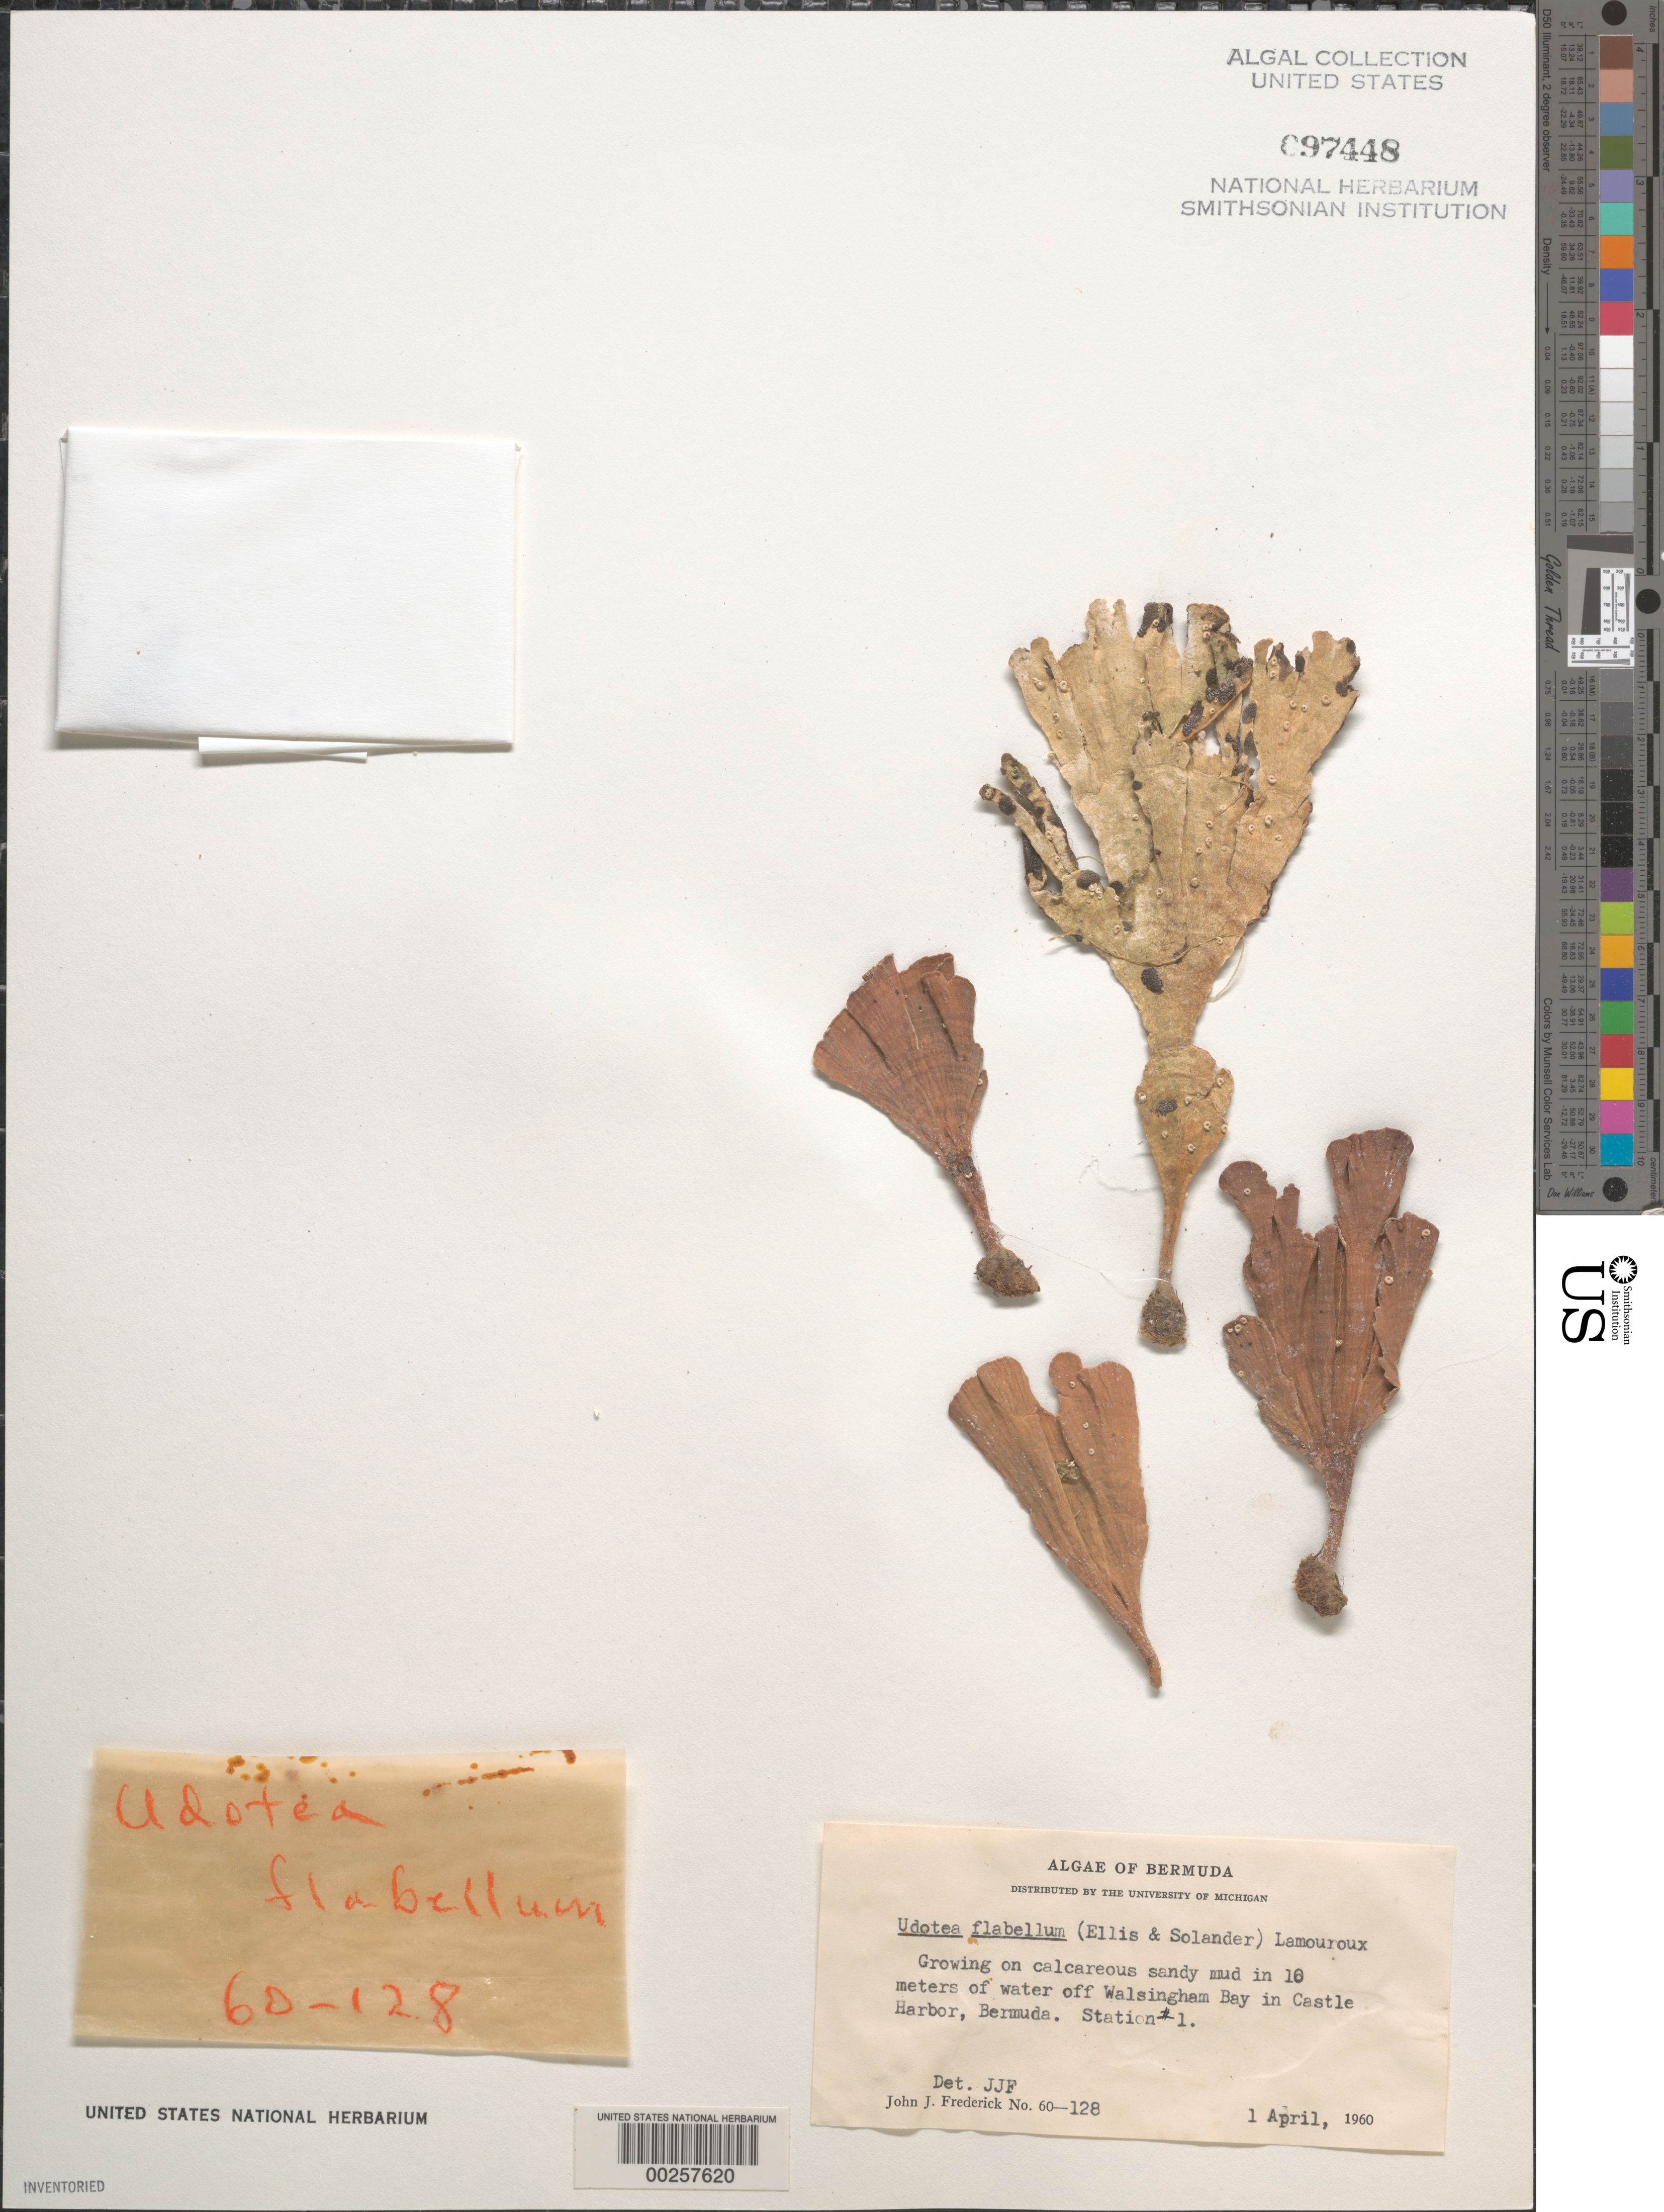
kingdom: Plantae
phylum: Chlorophyta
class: Ulvophyceae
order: Bryopsidales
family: Udoteaceae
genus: Udotea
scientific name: Udotea flabellum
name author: (J. Ellis & Sol.) M. Howe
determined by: Frederick, J. J.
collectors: J. Frederick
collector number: JJF 60-128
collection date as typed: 01 Apr 1960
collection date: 1960-04-01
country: Bermuda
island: Bermuda Island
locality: Off Walsingham Bay, Castle Harbor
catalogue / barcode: US 97448